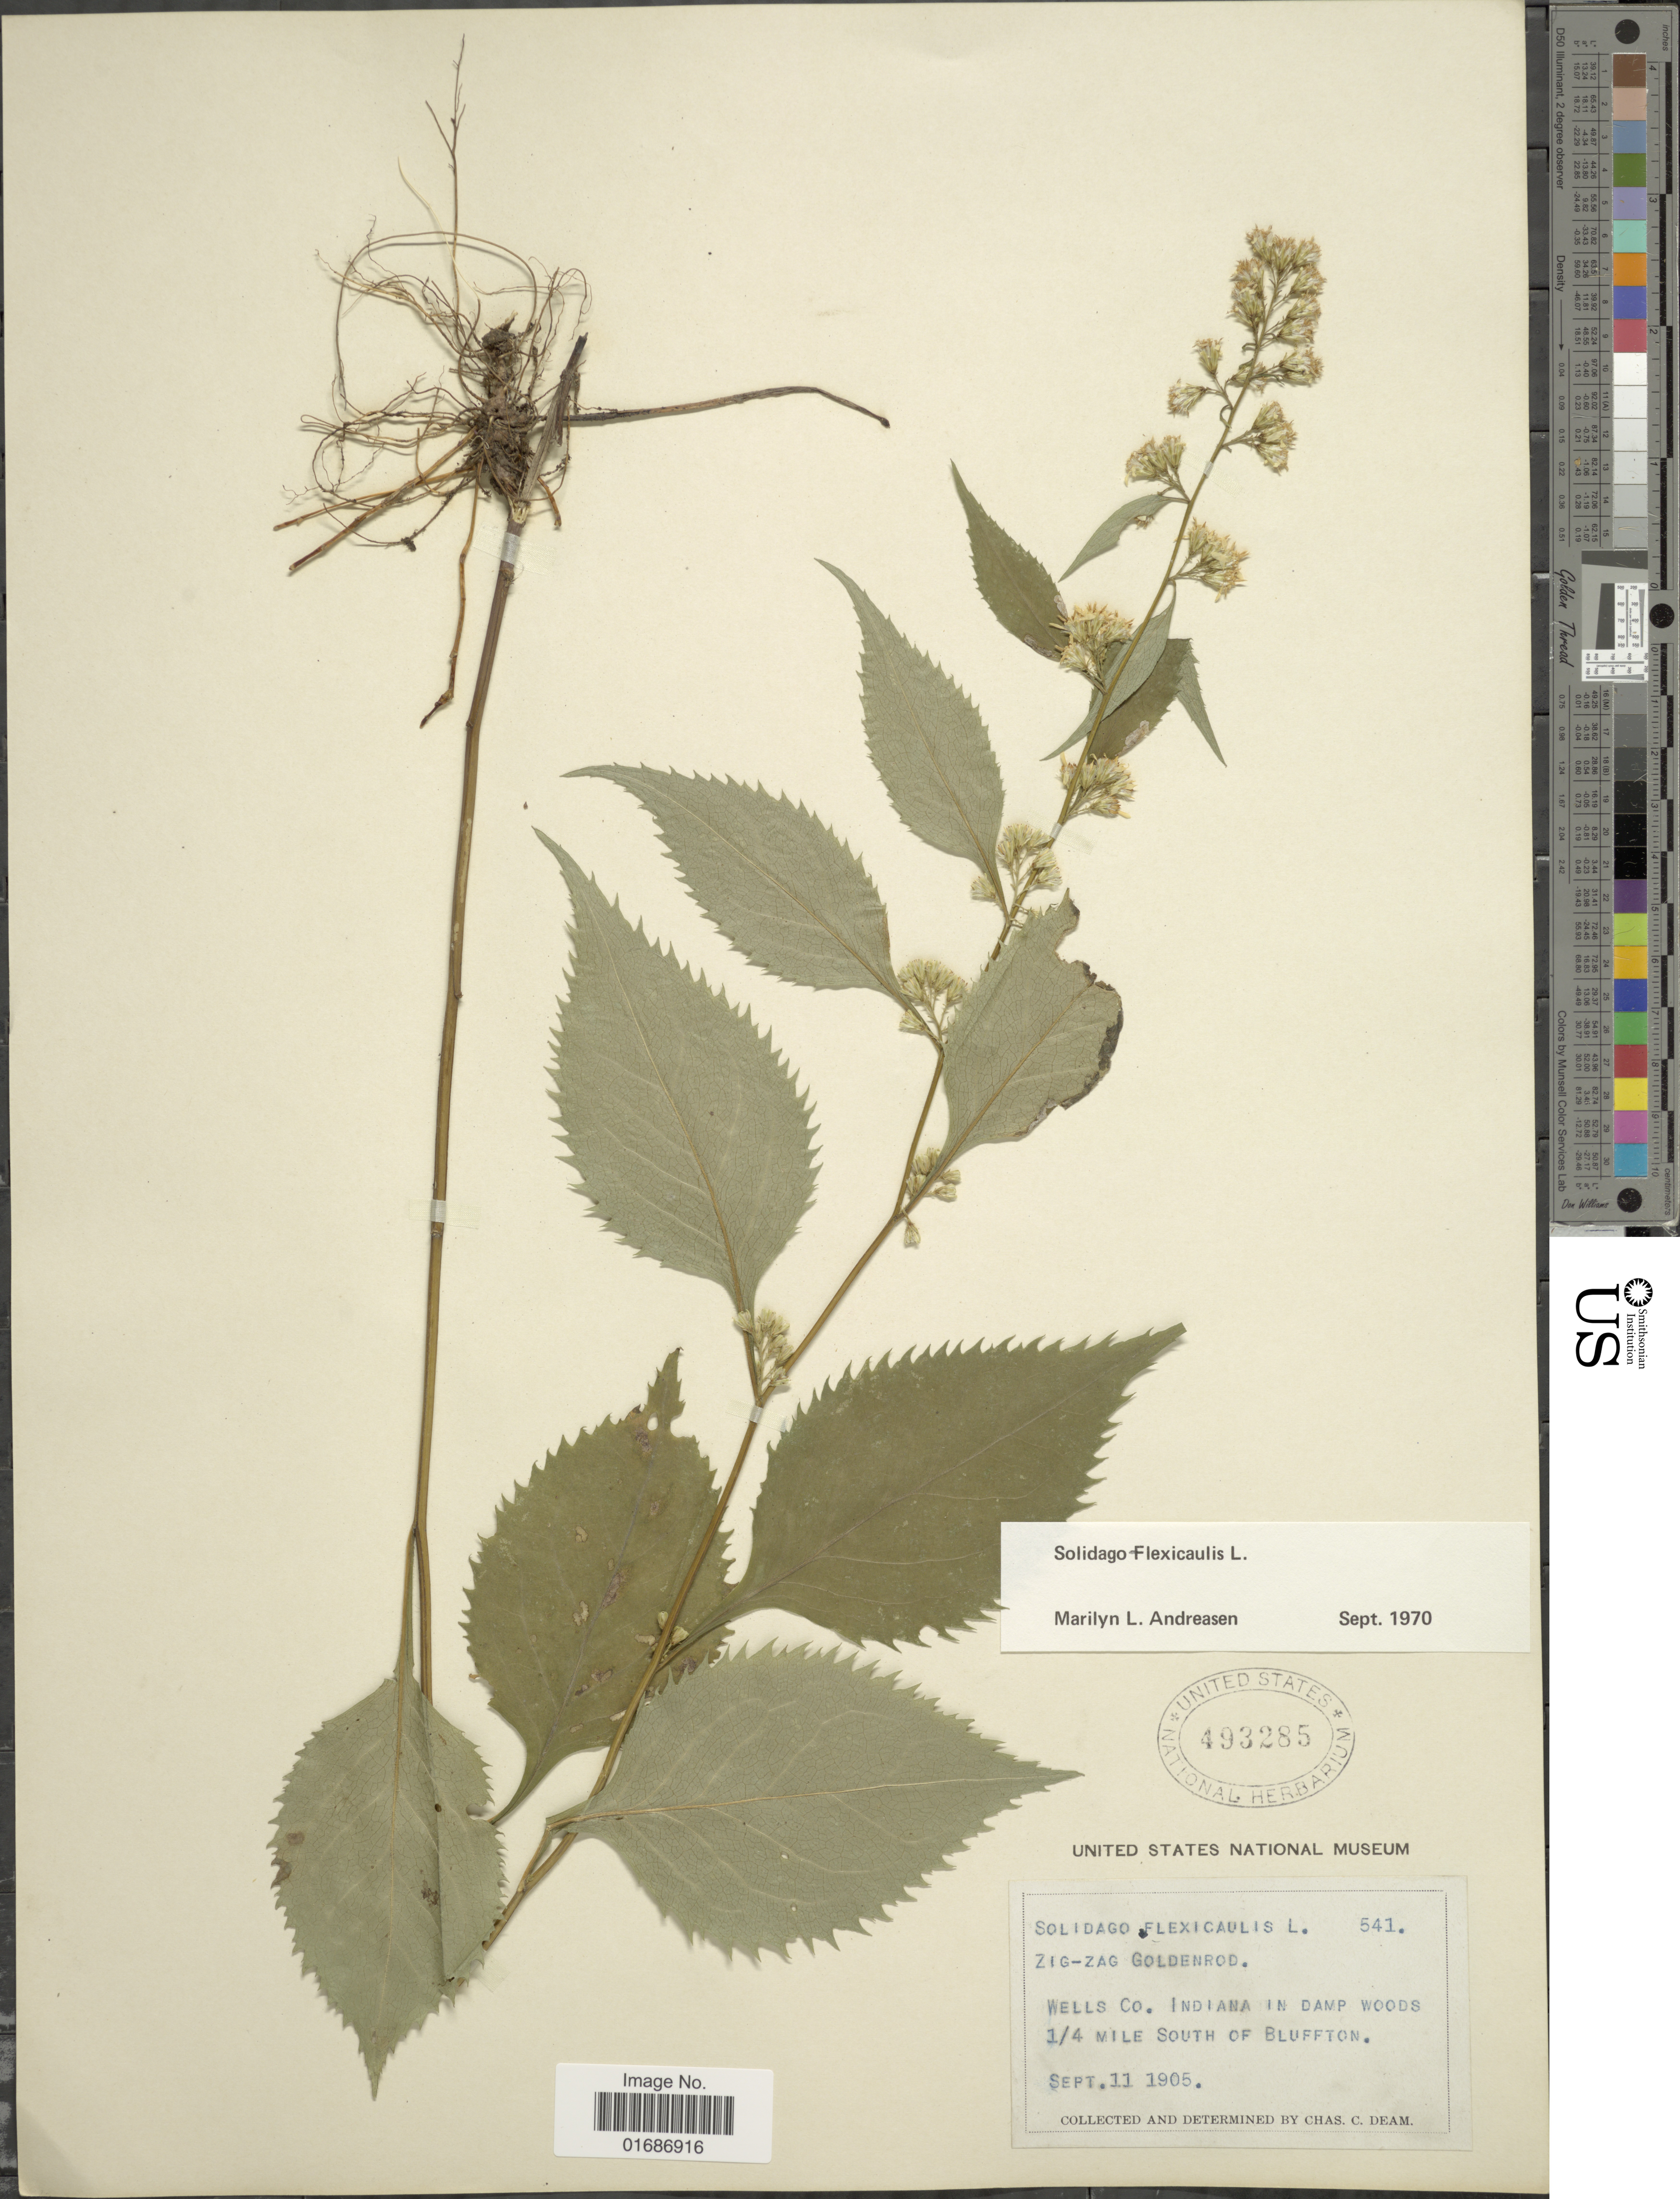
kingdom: Plantae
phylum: Tracheophyta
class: Magnoliopsida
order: Asterales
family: Asteraceae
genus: Solidago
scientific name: Solidago flexicaulis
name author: L.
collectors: C. C. Deam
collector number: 541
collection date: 1905-09-11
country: United States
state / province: Indiana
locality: Zig-Zag, Indiana in damp woods 1/4 mile South of Bluffton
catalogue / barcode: US 493285